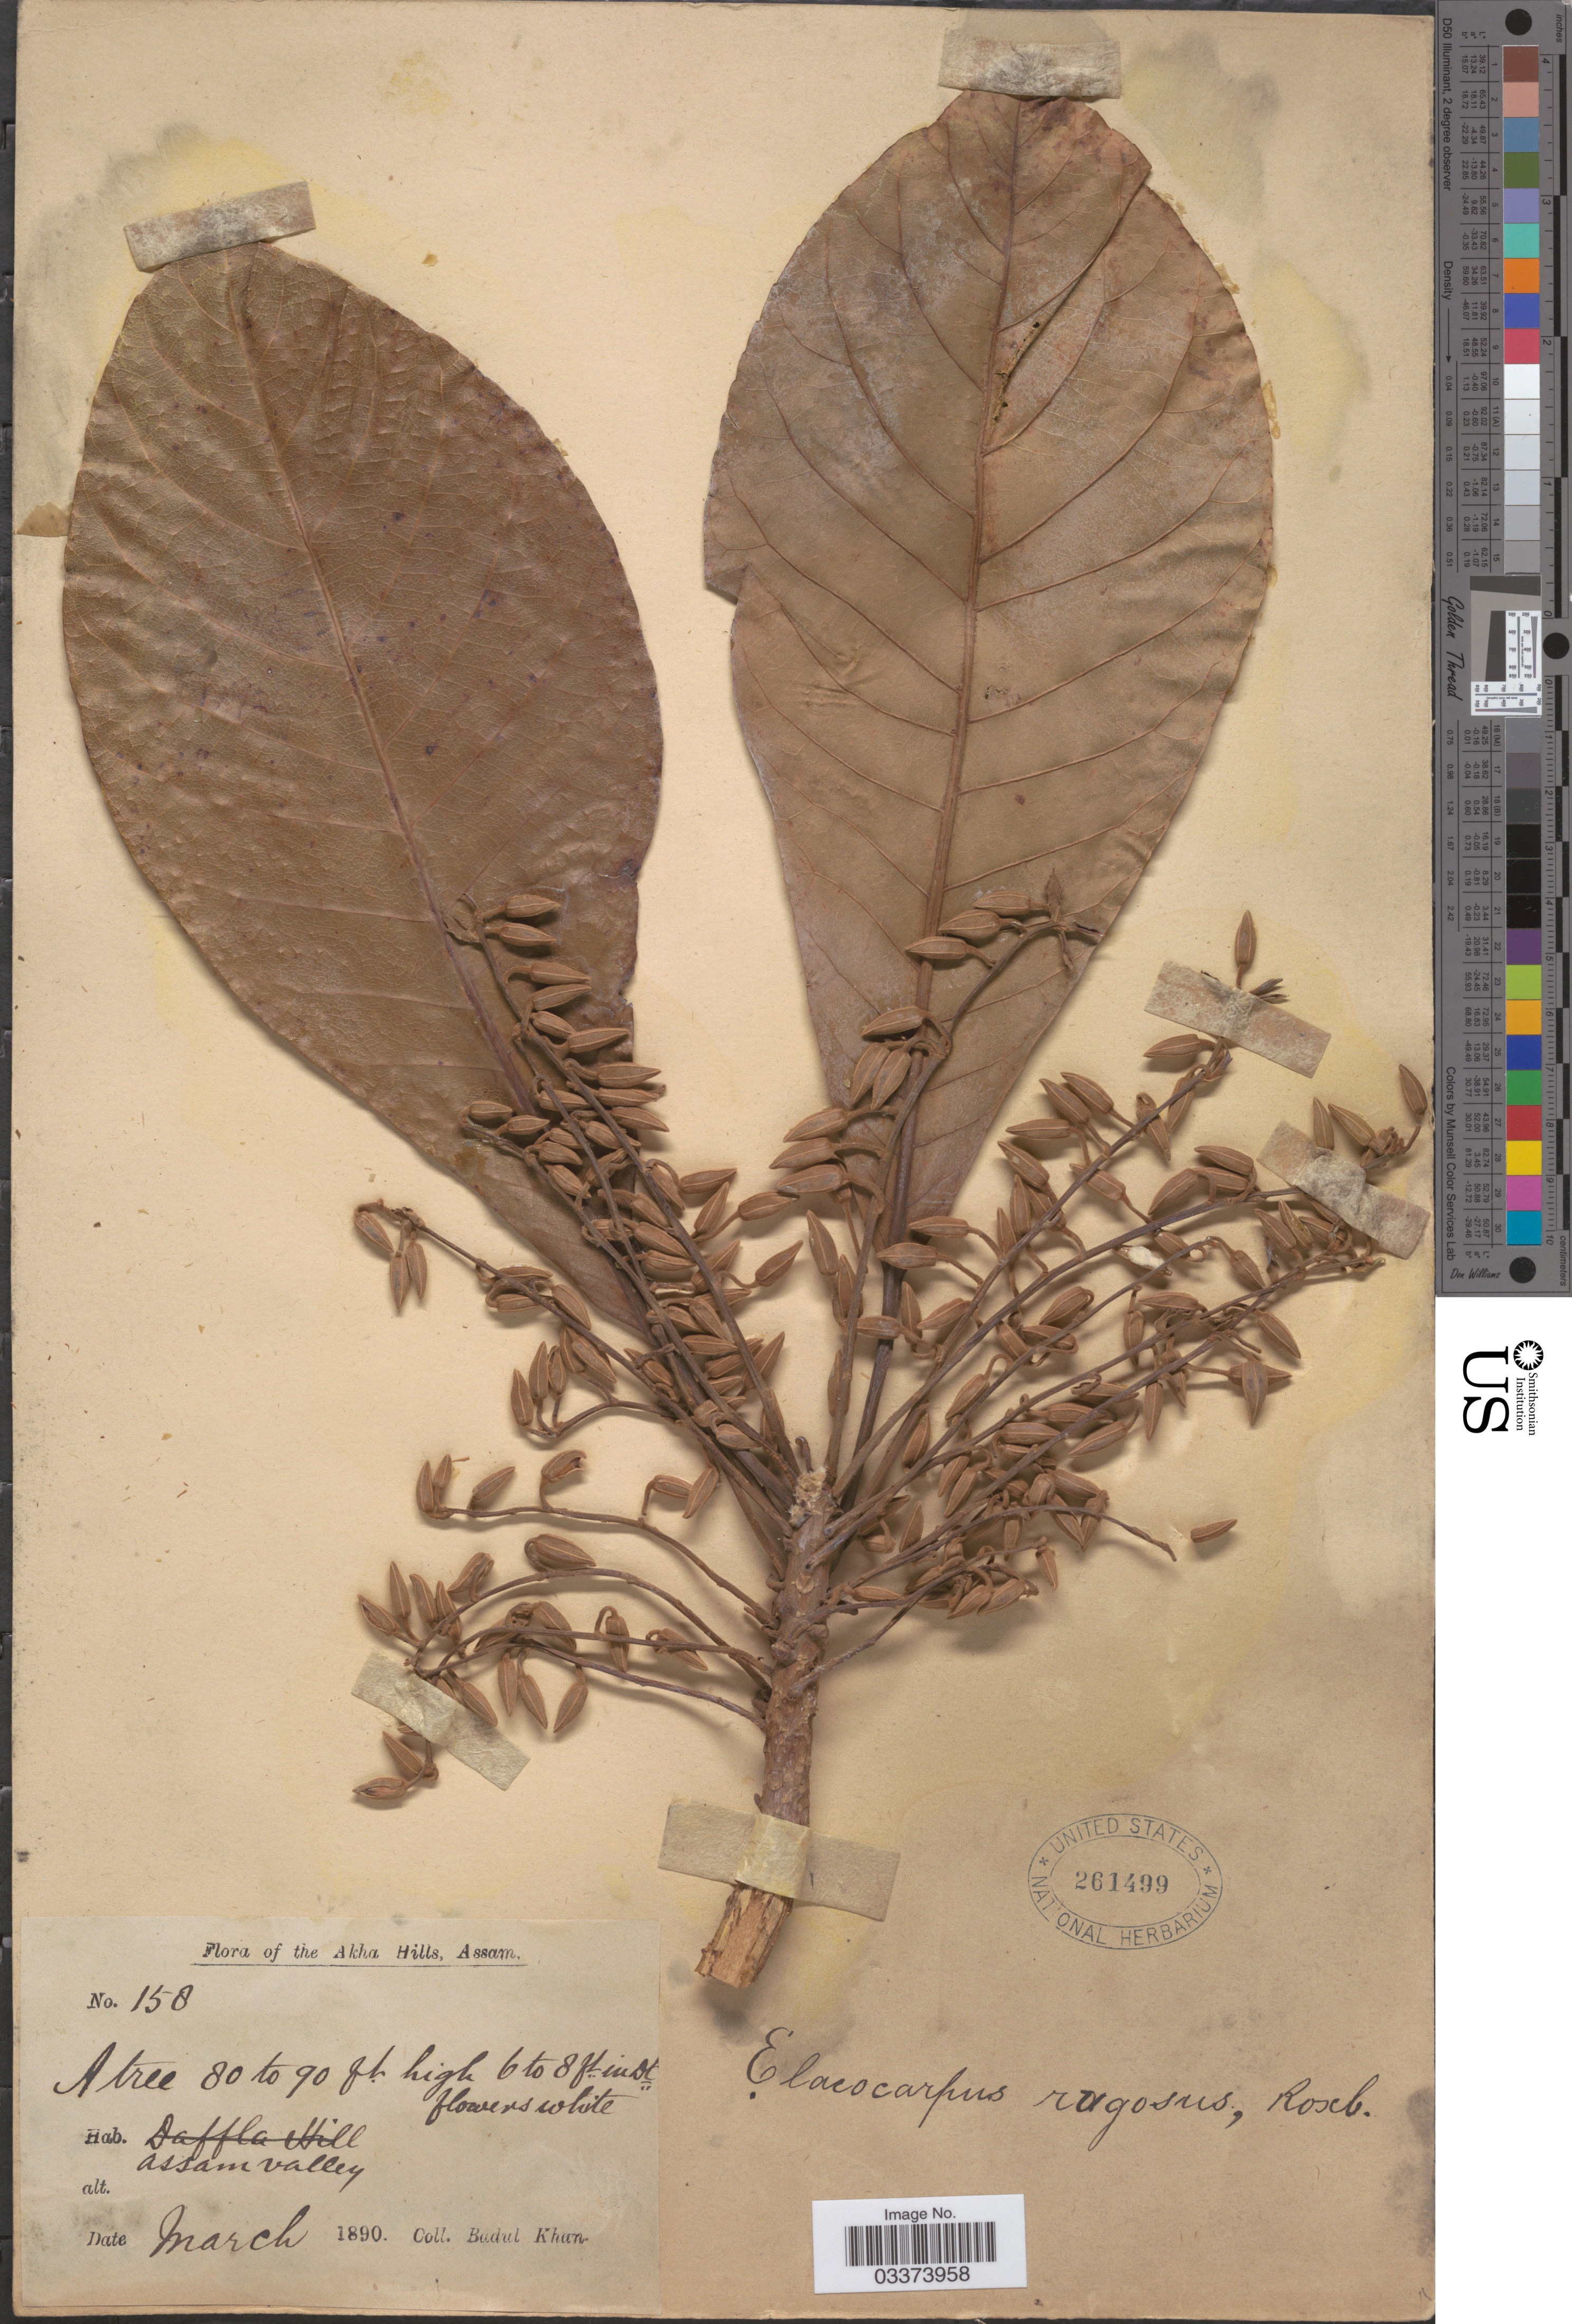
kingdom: Plantae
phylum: Tracheophyta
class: Magnoliopsida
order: Oxalidales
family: Elaeocarpaceae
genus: Elaeocarpus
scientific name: Elaeocarpus rugosus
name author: Roxb. ex G. Don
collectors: B. Khan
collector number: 158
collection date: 1890-03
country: India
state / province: Assam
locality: The Akha Hills. Assam valley.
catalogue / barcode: US 261499